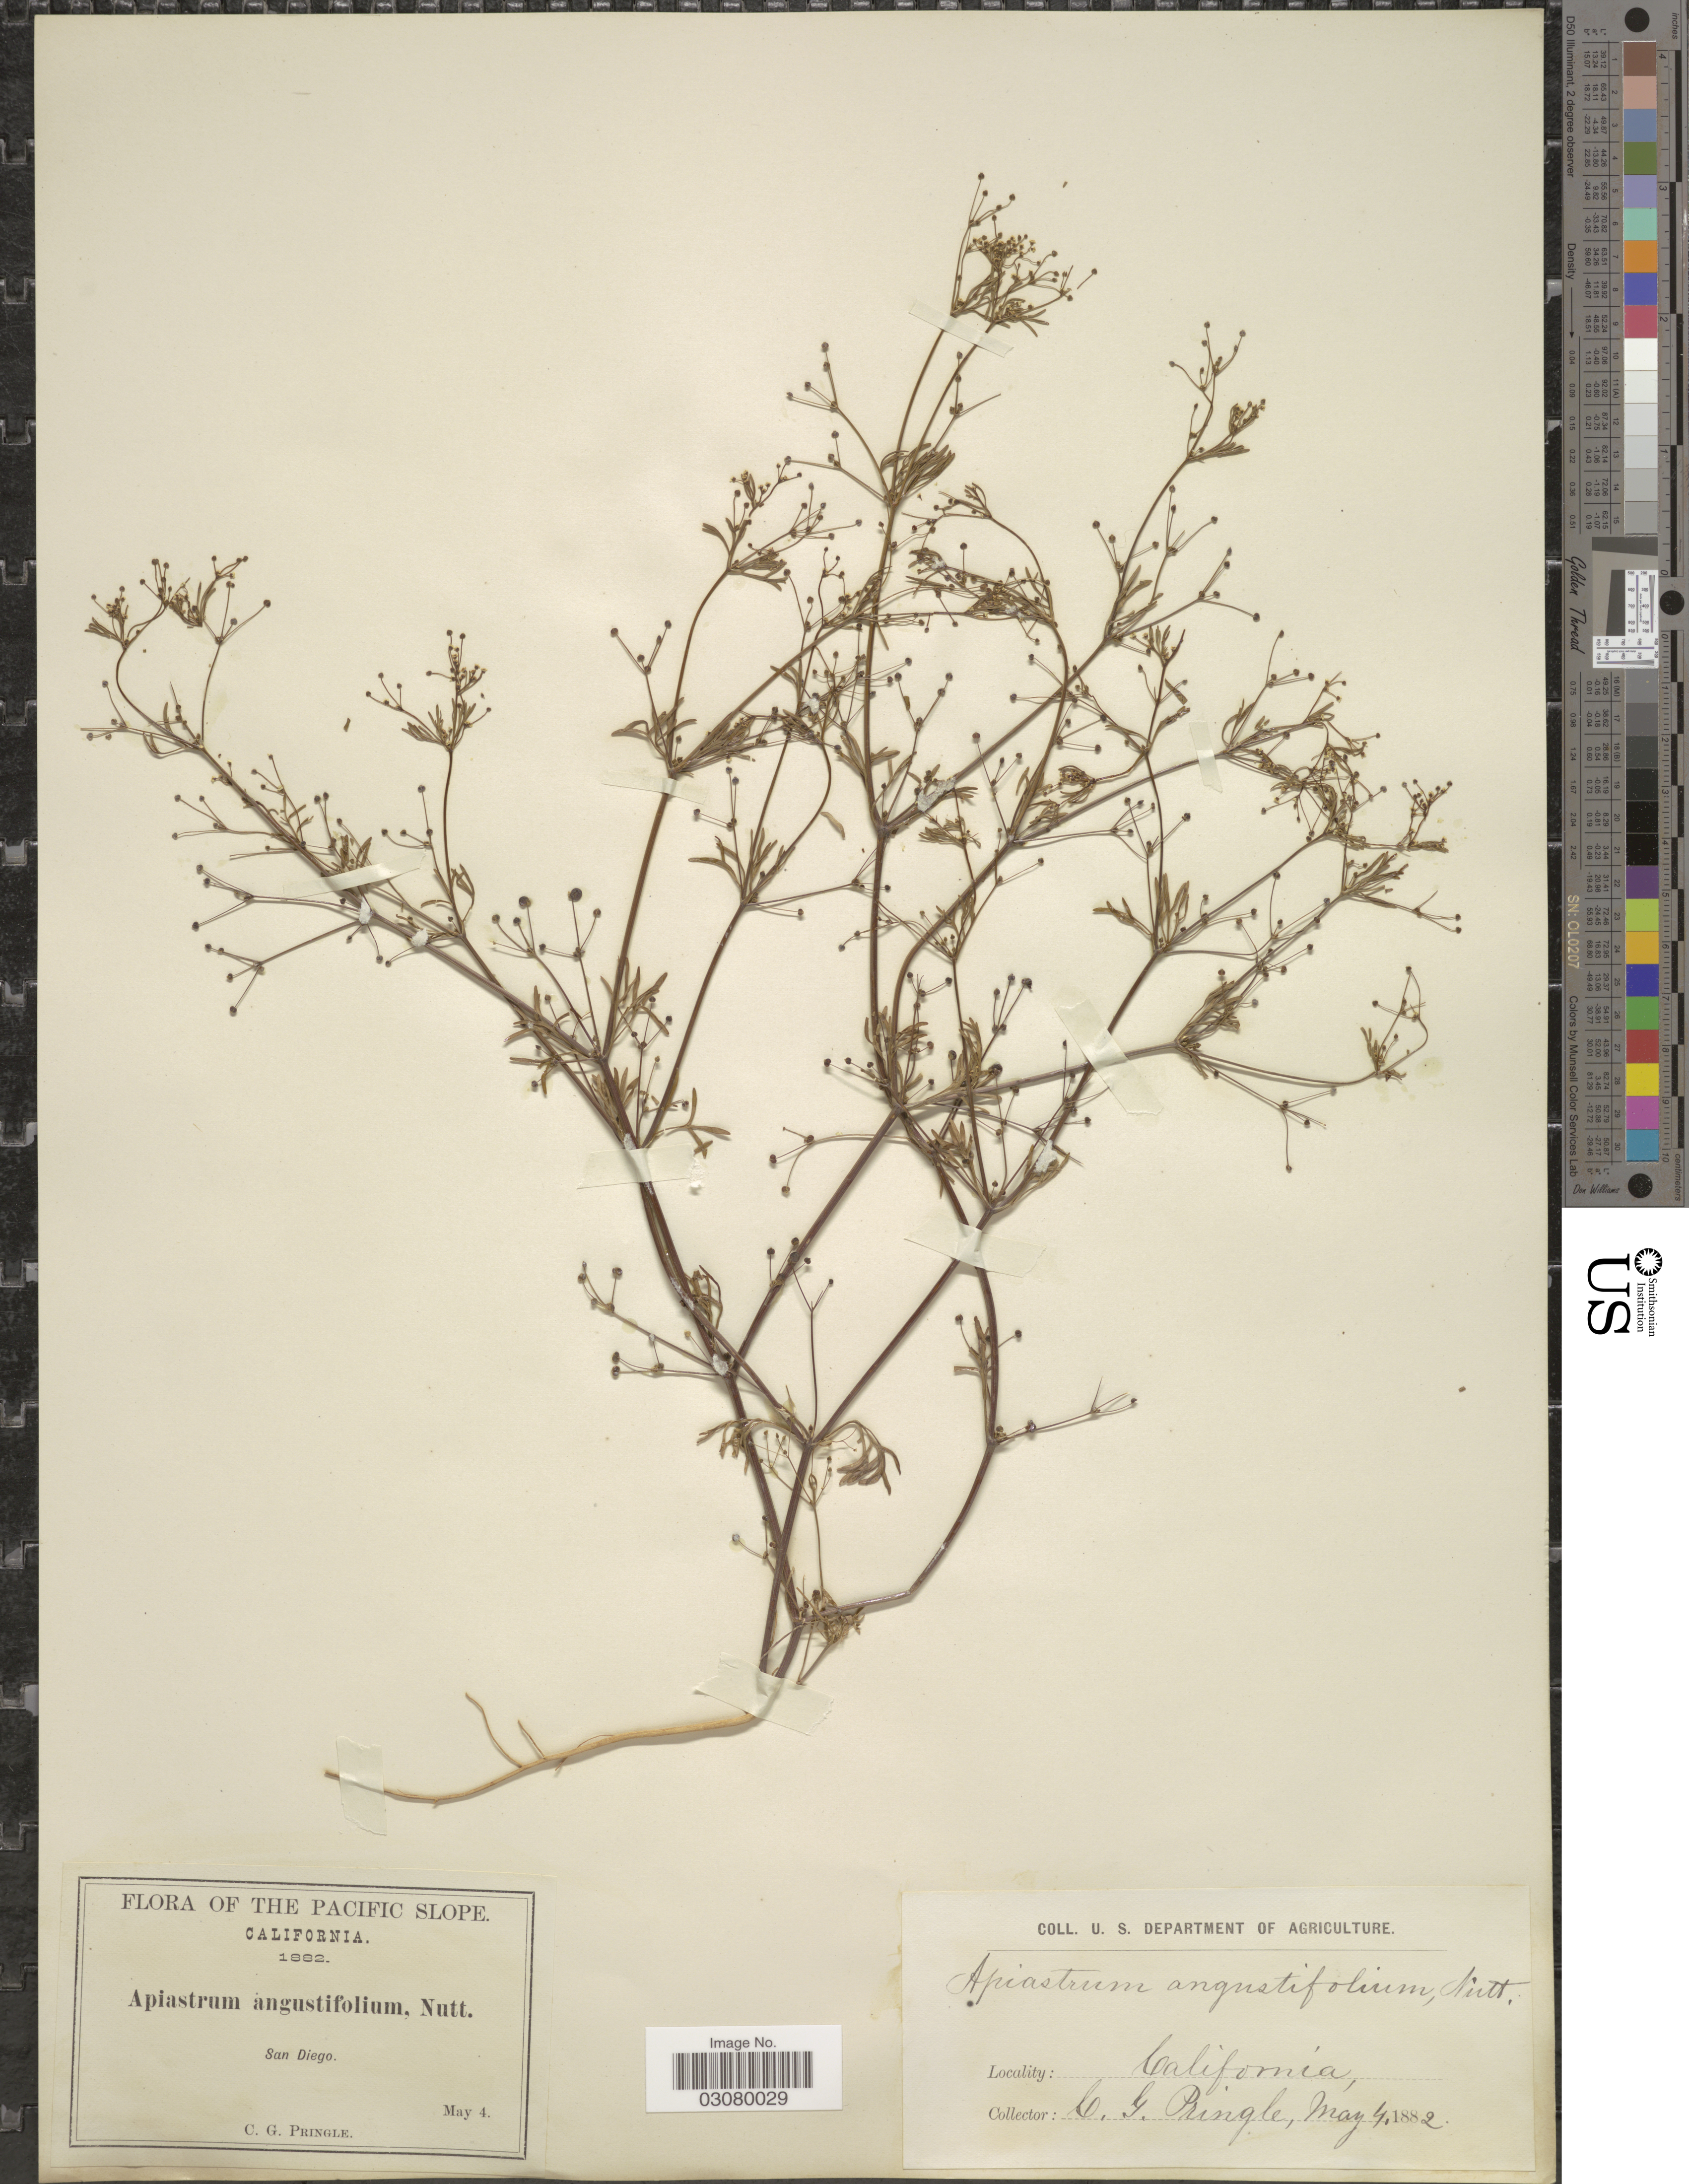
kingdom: Plantae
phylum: Tracheophyta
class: Magnoliopsida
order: Apiales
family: Apiaceae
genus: Apiastrum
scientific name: Apiastrum angustifolium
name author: Nutt.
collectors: C. G. Pringle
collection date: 1882-05-04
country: United States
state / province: California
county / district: San Diego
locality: San Diego. The Pacific Slope.